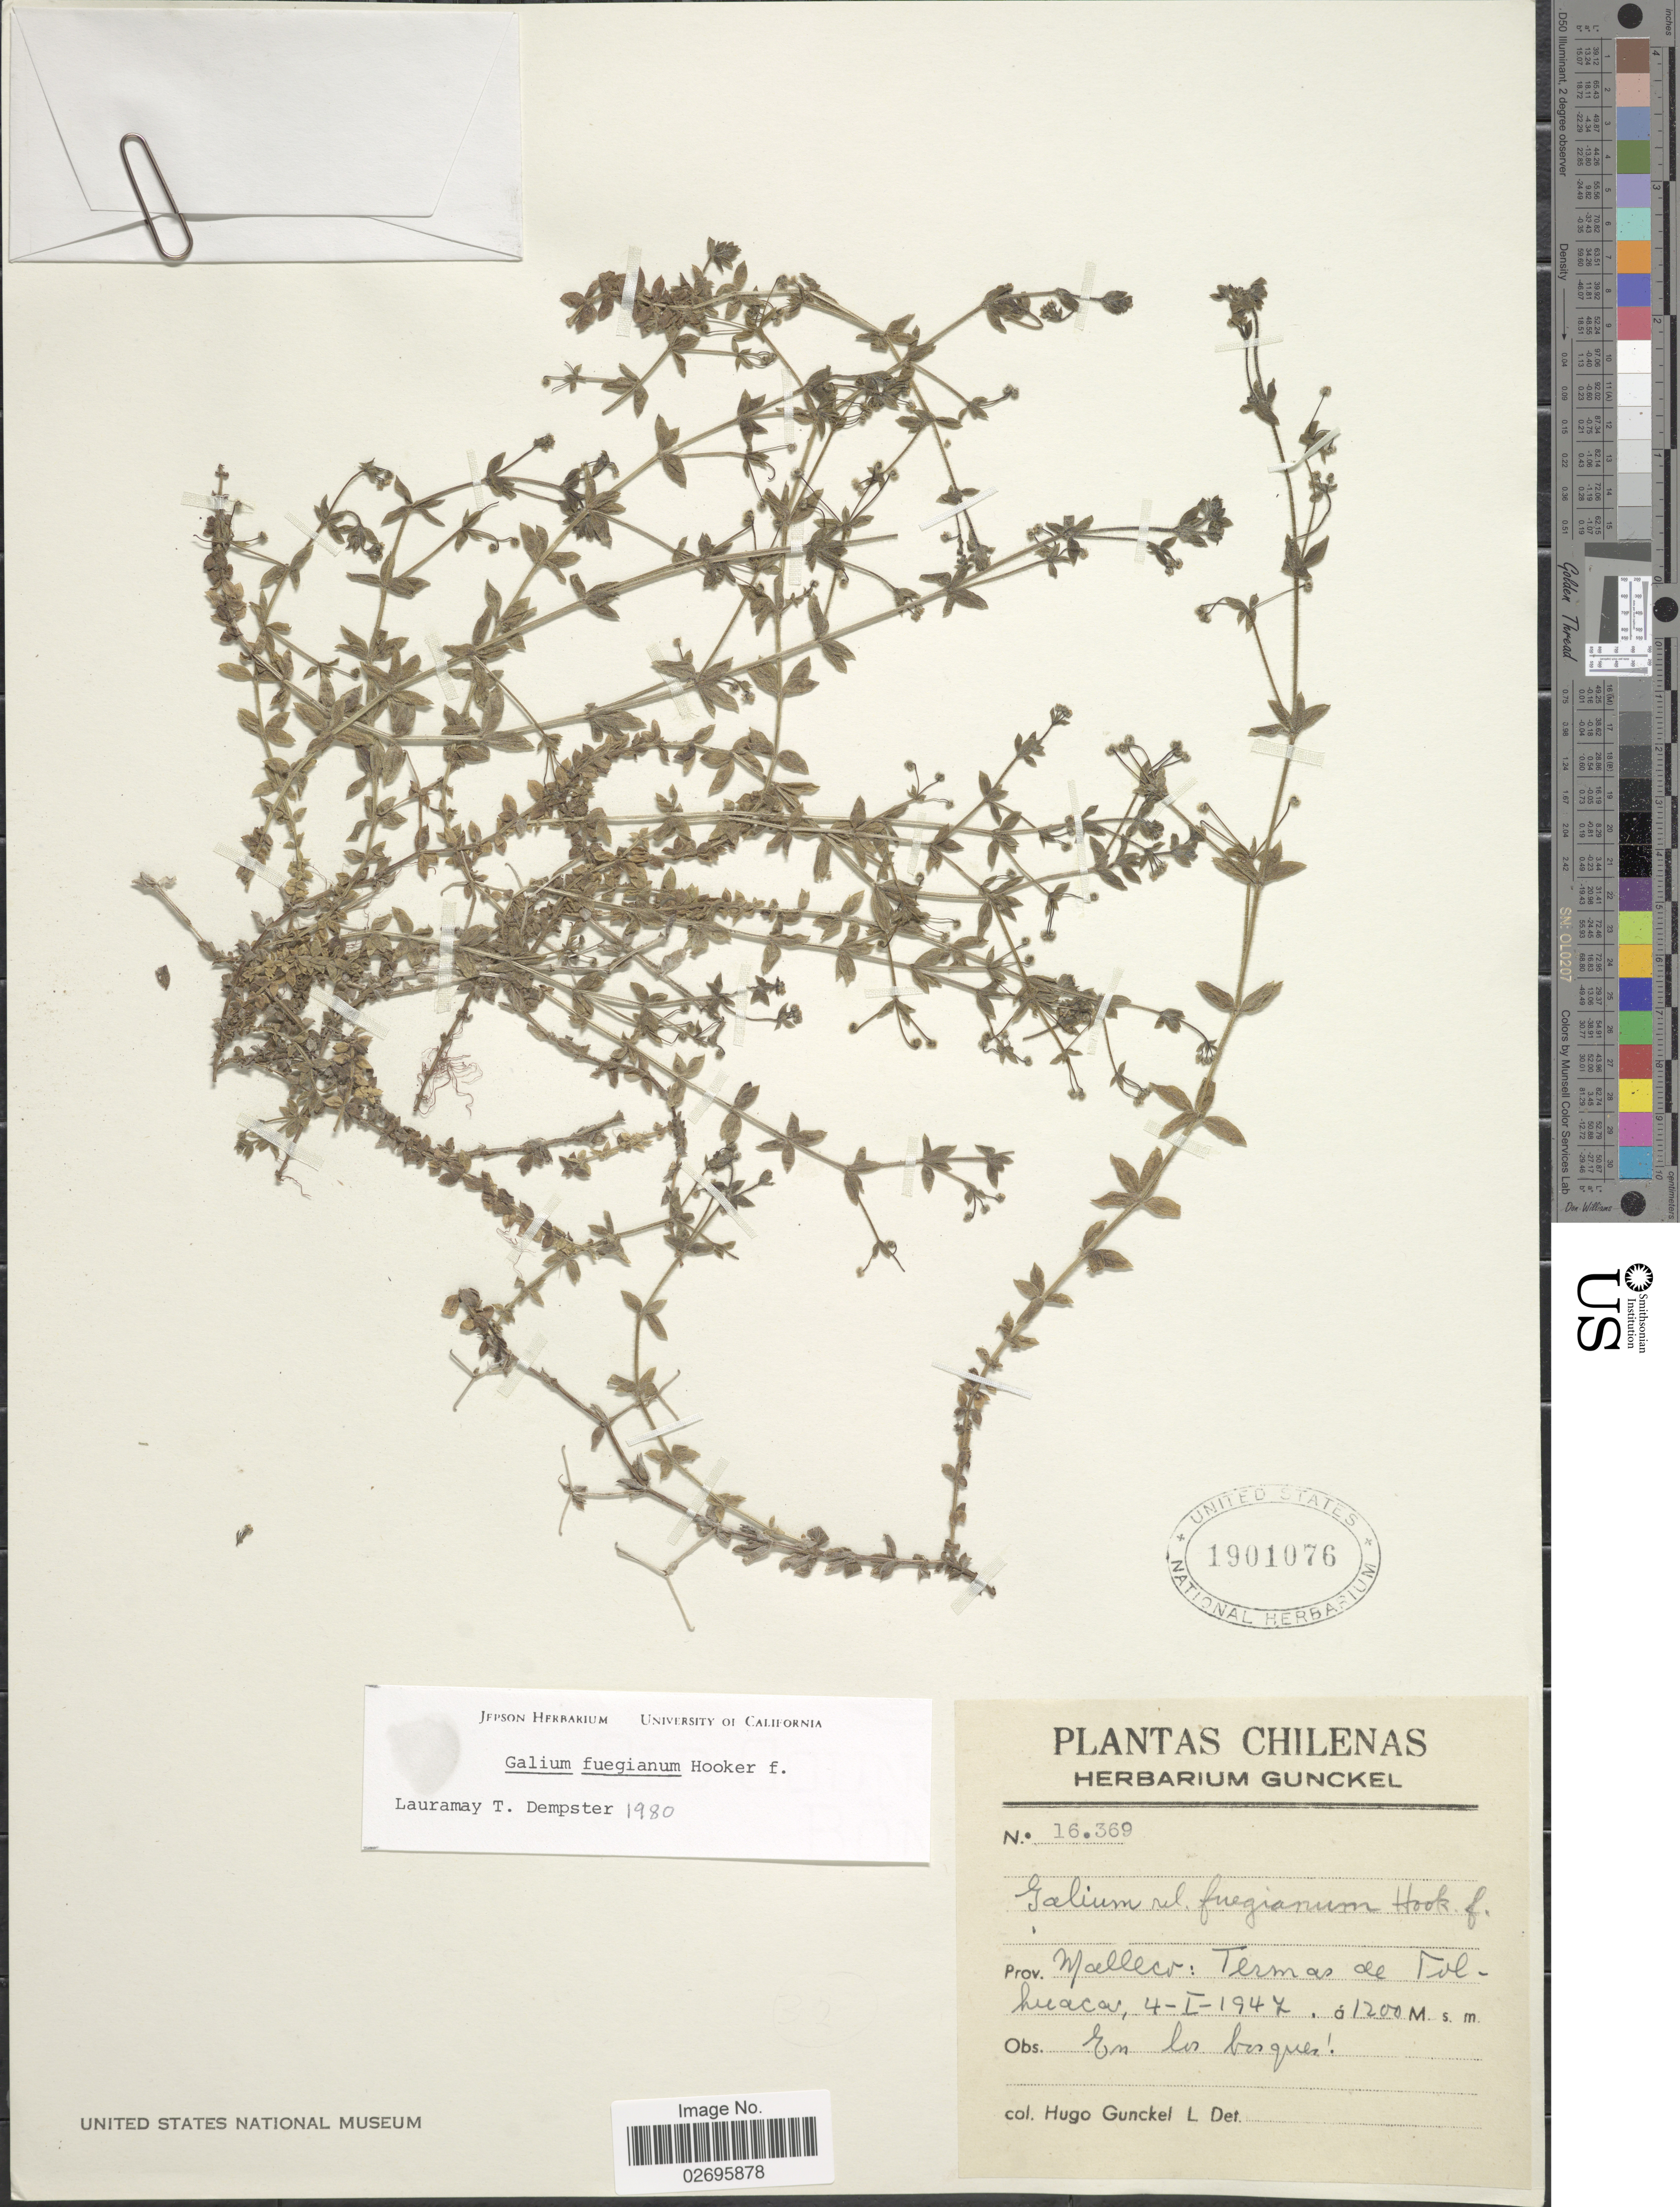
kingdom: Plantae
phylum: Tracheophyta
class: Magnoliopsida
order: Gentianales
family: Rubiaceae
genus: Galium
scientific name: Galium fuegianum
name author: Hook. f.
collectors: H. Gunckel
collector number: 16369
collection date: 1947-01-04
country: Chile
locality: Malleco: termas de Tolhuaca, En los bosques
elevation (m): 1200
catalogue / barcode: US 1901076